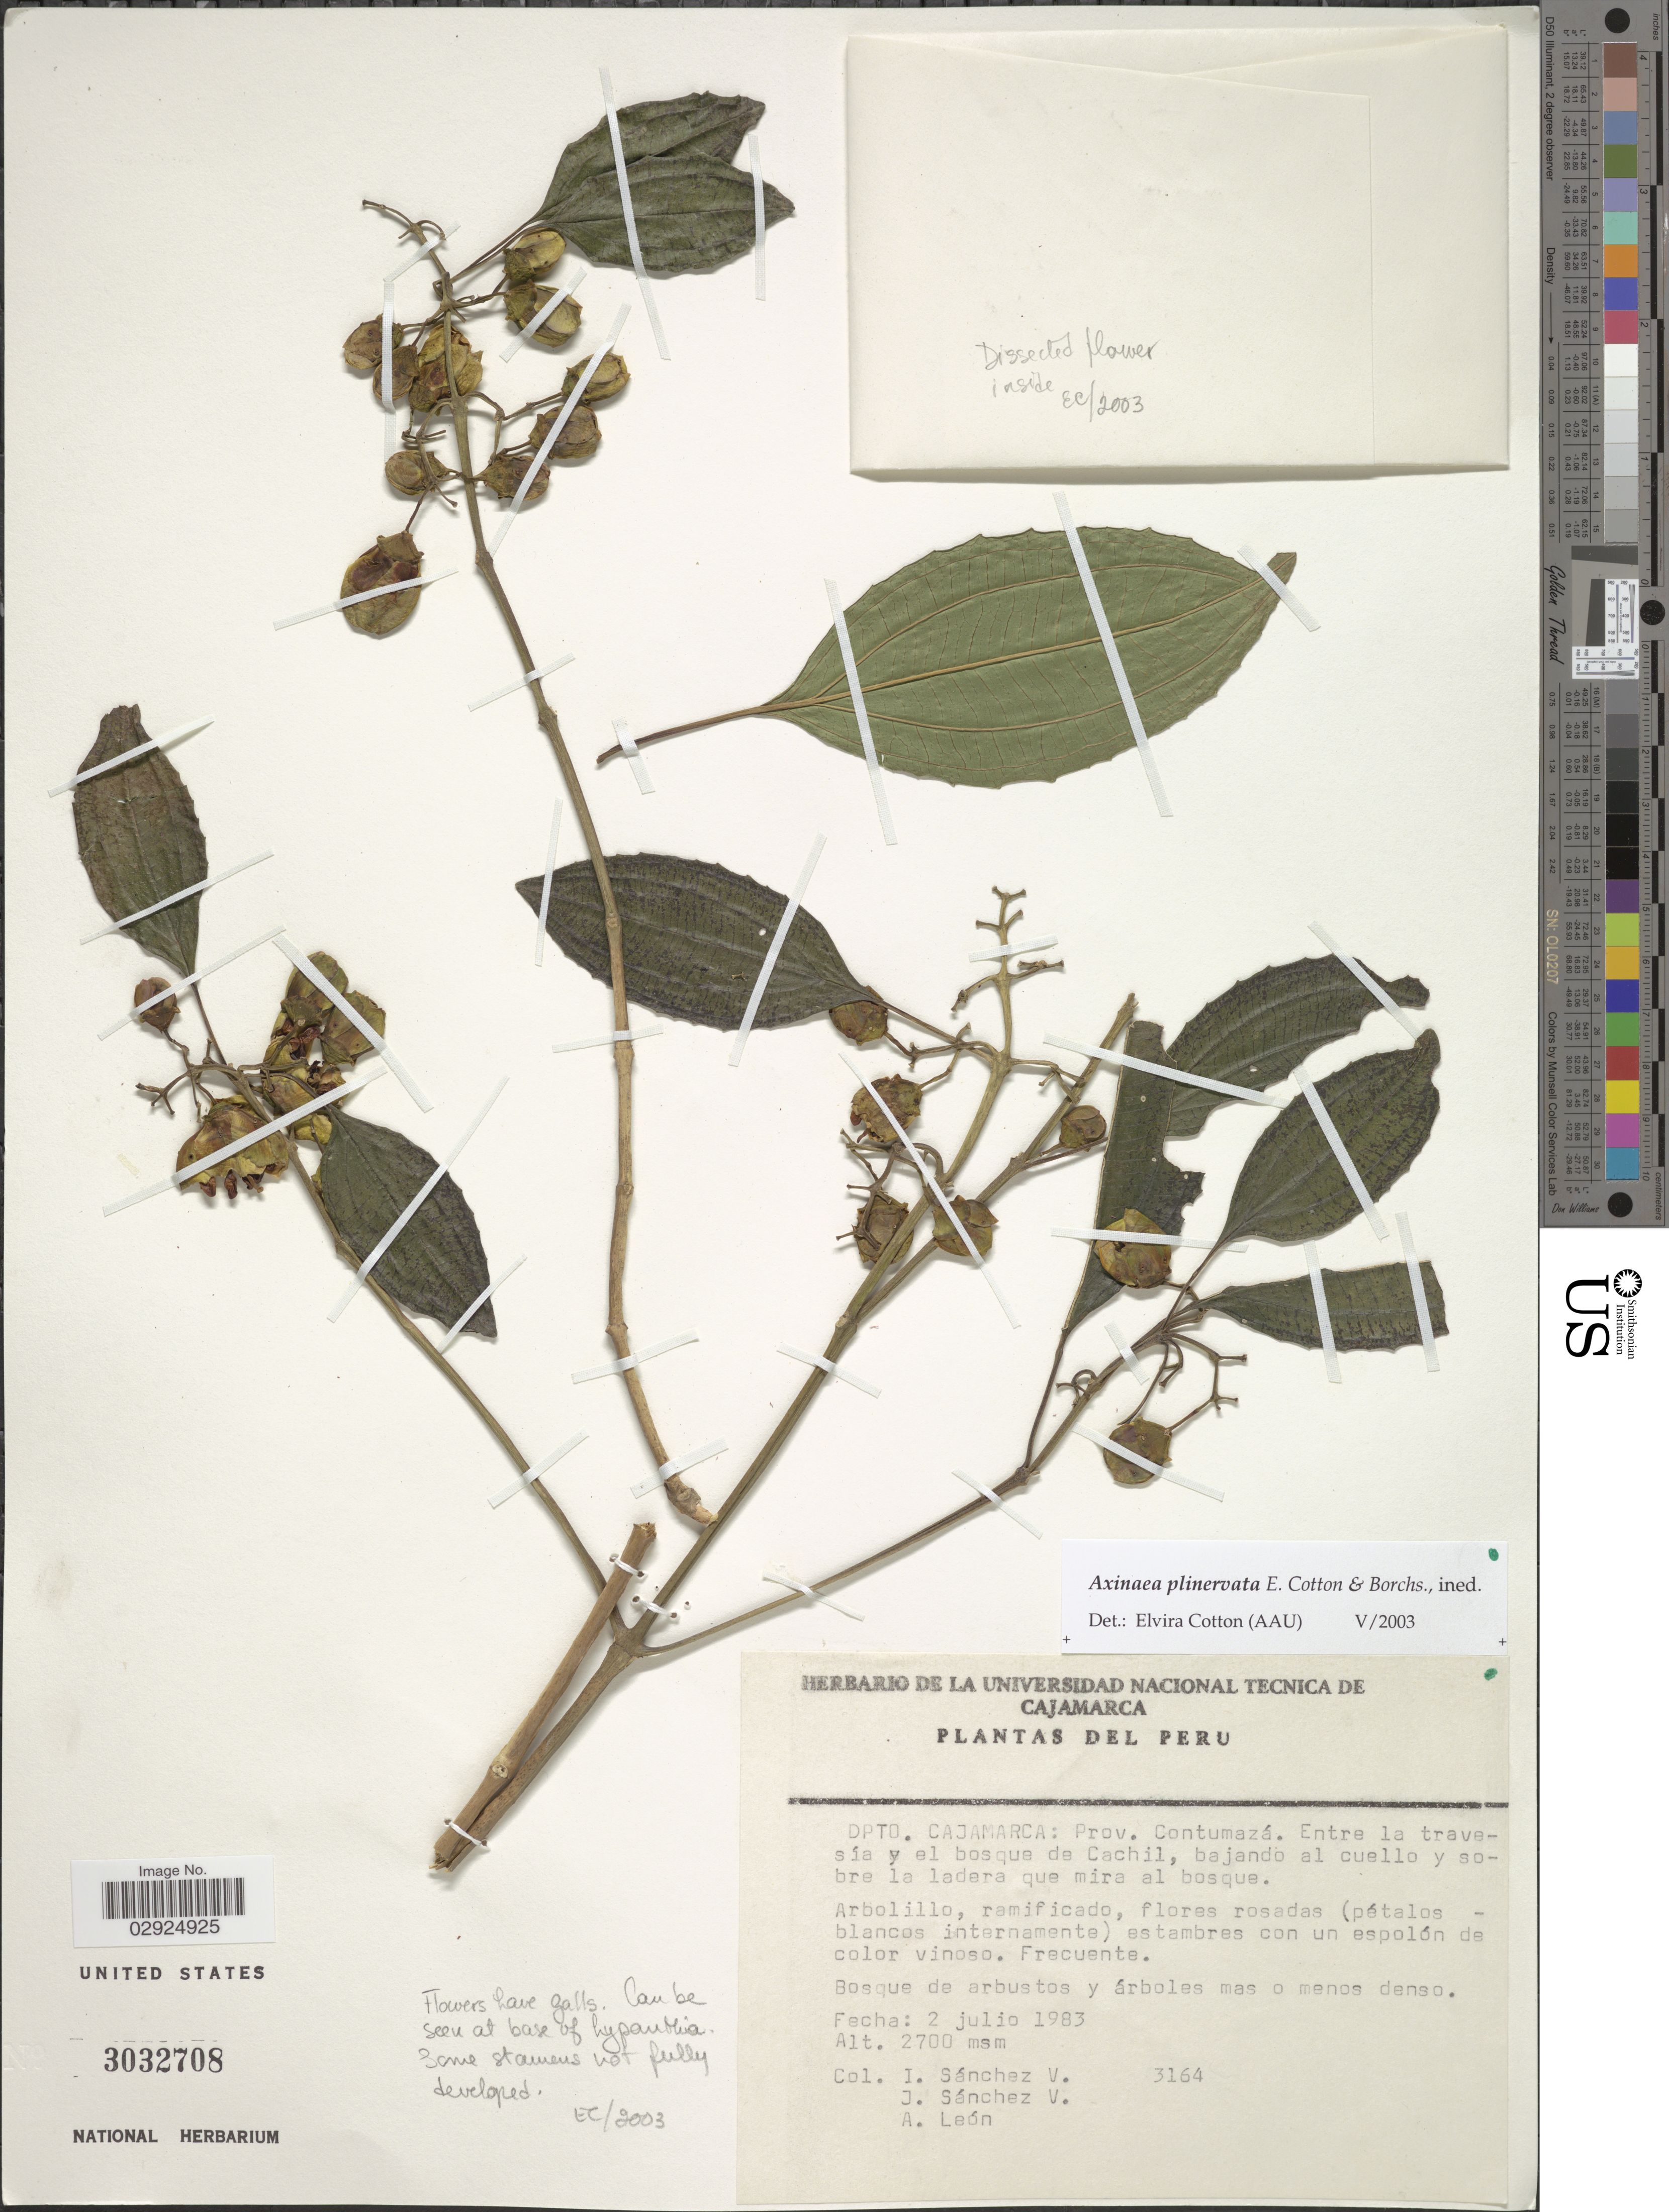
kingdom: Plantae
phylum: Tracheophyta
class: Magnoliopsida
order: Myrtales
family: Melastomataceae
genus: Axinaea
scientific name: Axinaea plinervata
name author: E. Cotton & Borchs.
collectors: I. Sánchez V., J. Sanchez V. & A. Leon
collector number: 3164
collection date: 1983-07-02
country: Peru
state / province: Cajamarca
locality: Dpto. Cajamarca: Prov. Contumazá, Entre la travesía y el bosque de Cachil, bajando al cuello y sobre la ladera que mira al bosque.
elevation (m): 2700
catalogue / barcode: US 3032708